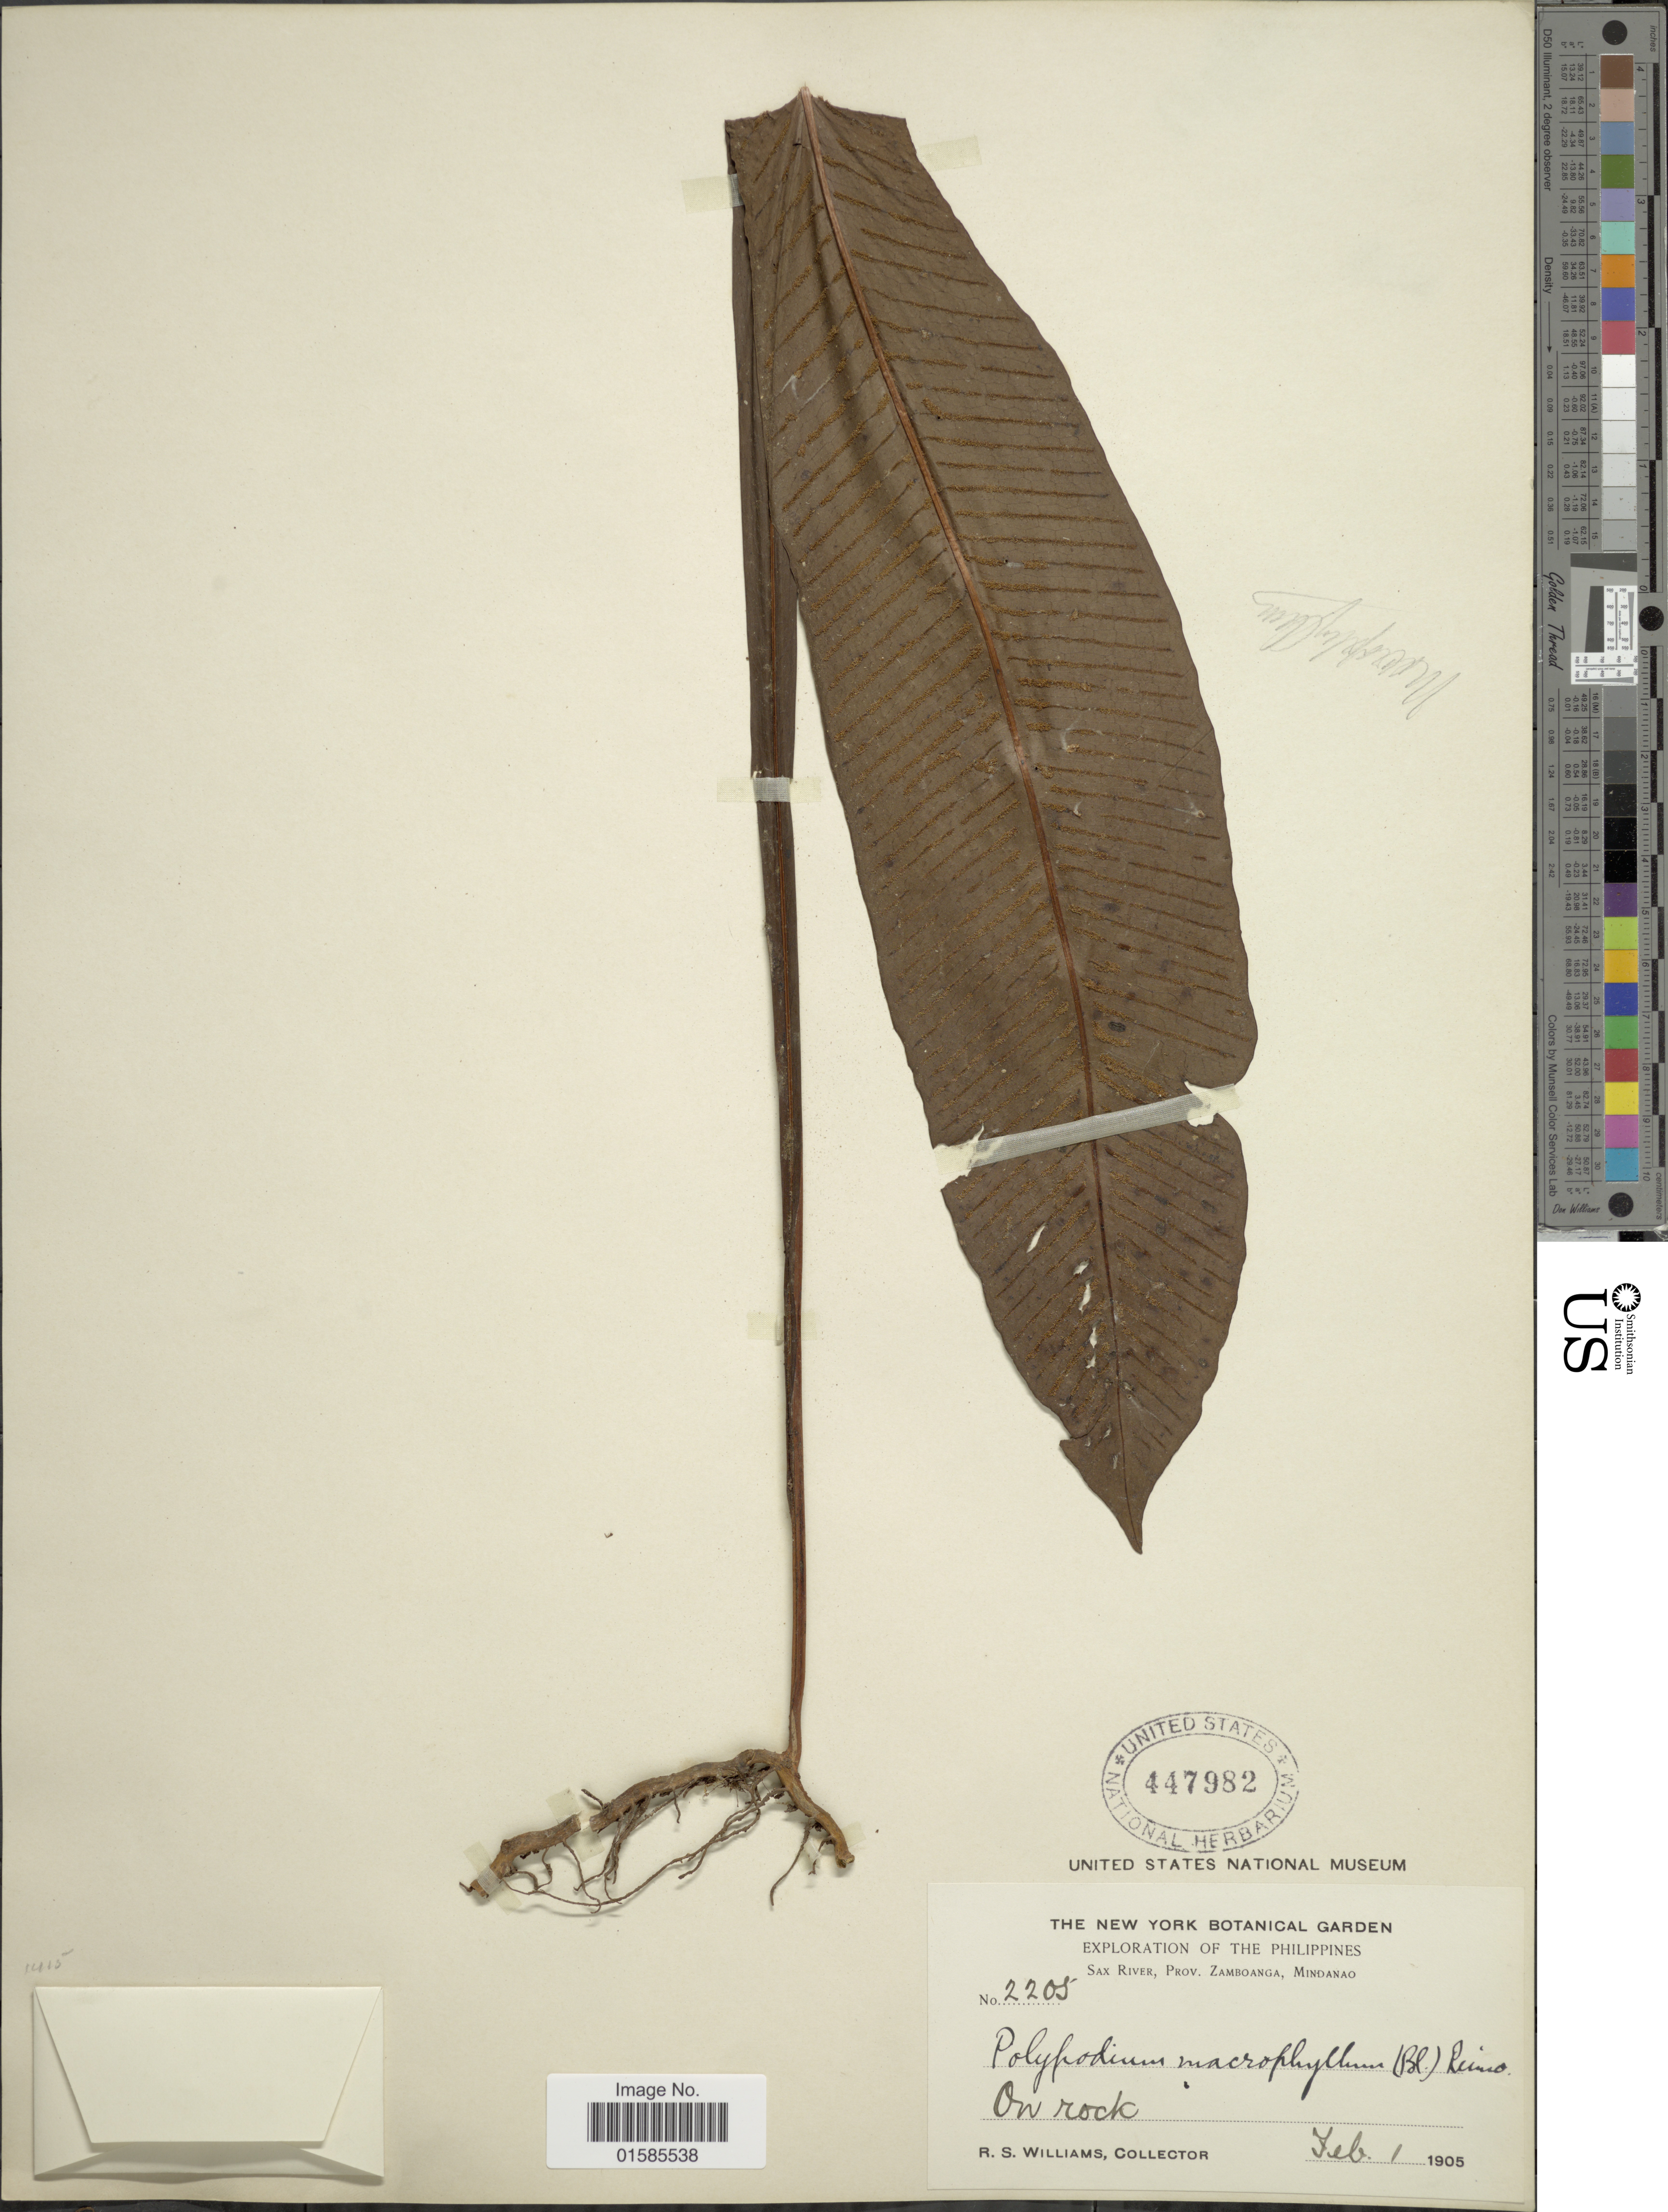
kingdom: Plantae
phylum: Tracheophyta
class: Polypodiopsida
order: Polypodiales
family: Polypodiaceae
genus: Leptochilus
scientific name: Leptochilus macrophyllus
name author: (Blume) Noot.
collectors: R. S. Williams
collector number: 2205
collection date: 1905-02-01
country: Philippines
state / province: Zamboanga Peninsula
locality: The Philippines, Sax River, Prov. Zamboanga, Mindanao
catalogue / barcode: US 447982